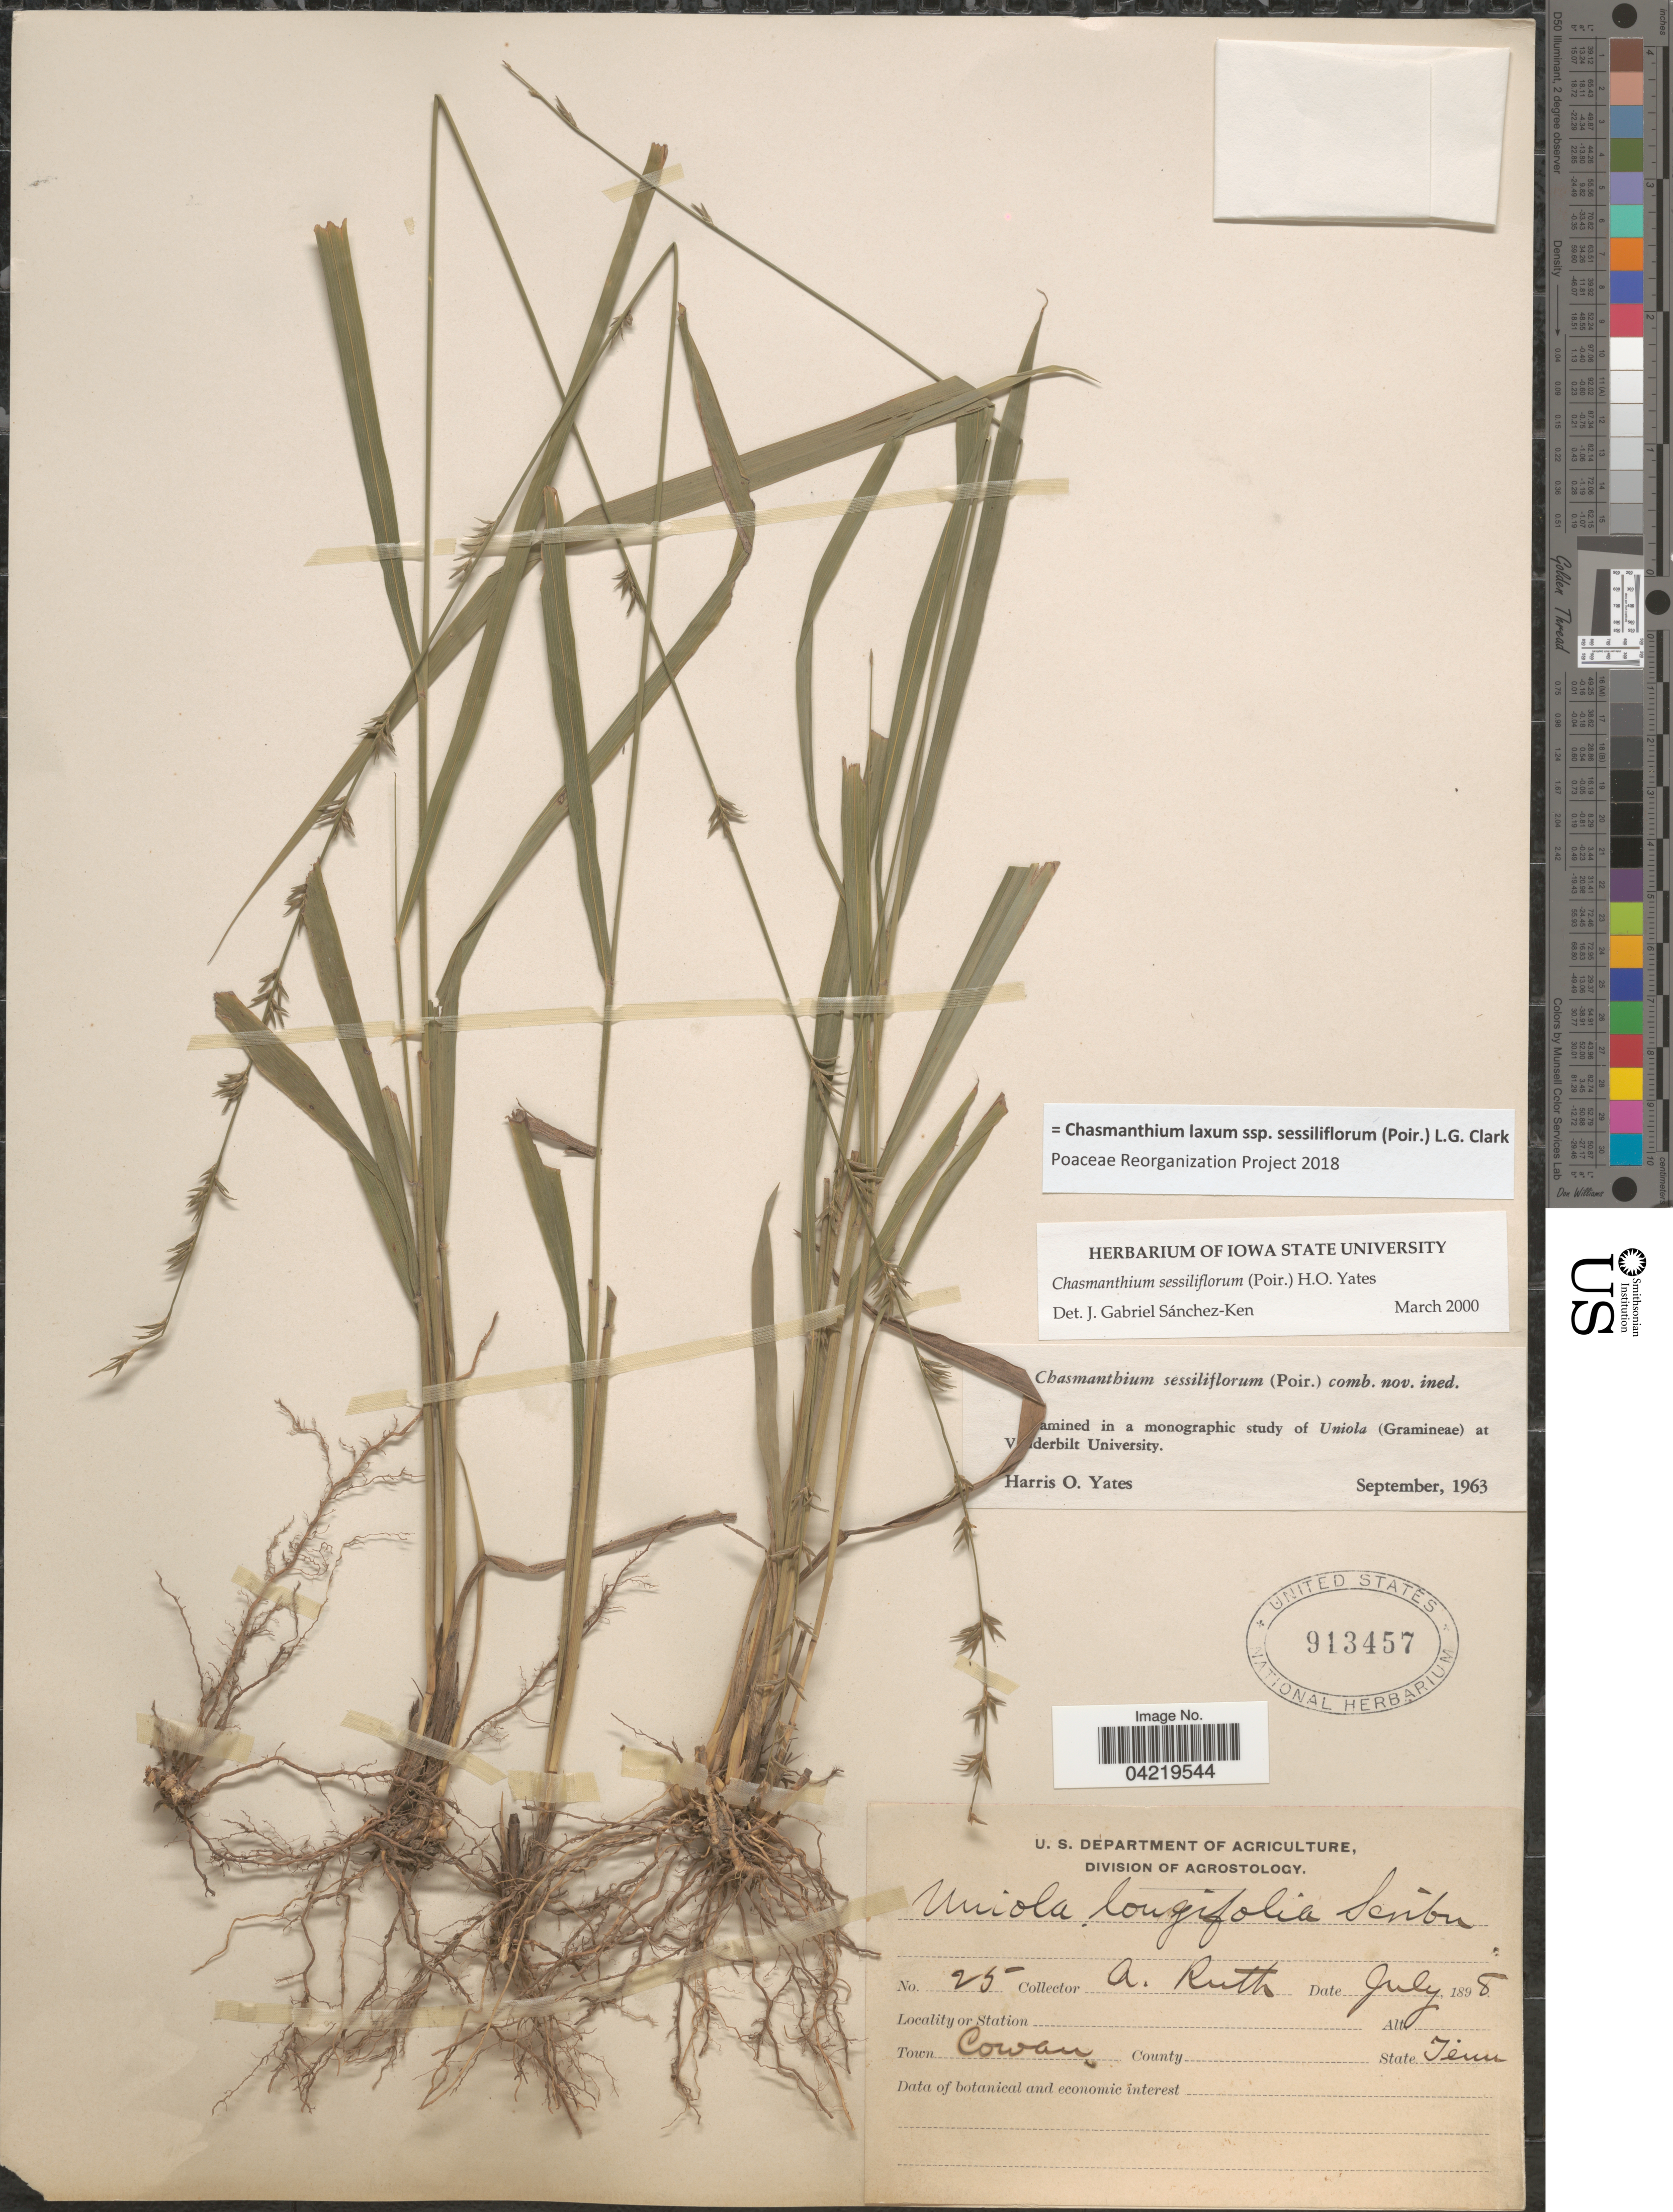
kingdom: Plantae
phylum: Tracheophyta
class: Liliopsida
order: Poales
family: Poaceae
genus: Chasmanthium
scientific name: Chasmanthium laxum subsp. sessiliflorum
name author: (L.) H.O. Yates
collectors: A. Ruth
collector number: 25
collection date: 1898-07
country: United States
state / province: Tennessee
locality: Town Cowan.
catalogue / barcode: US 913457